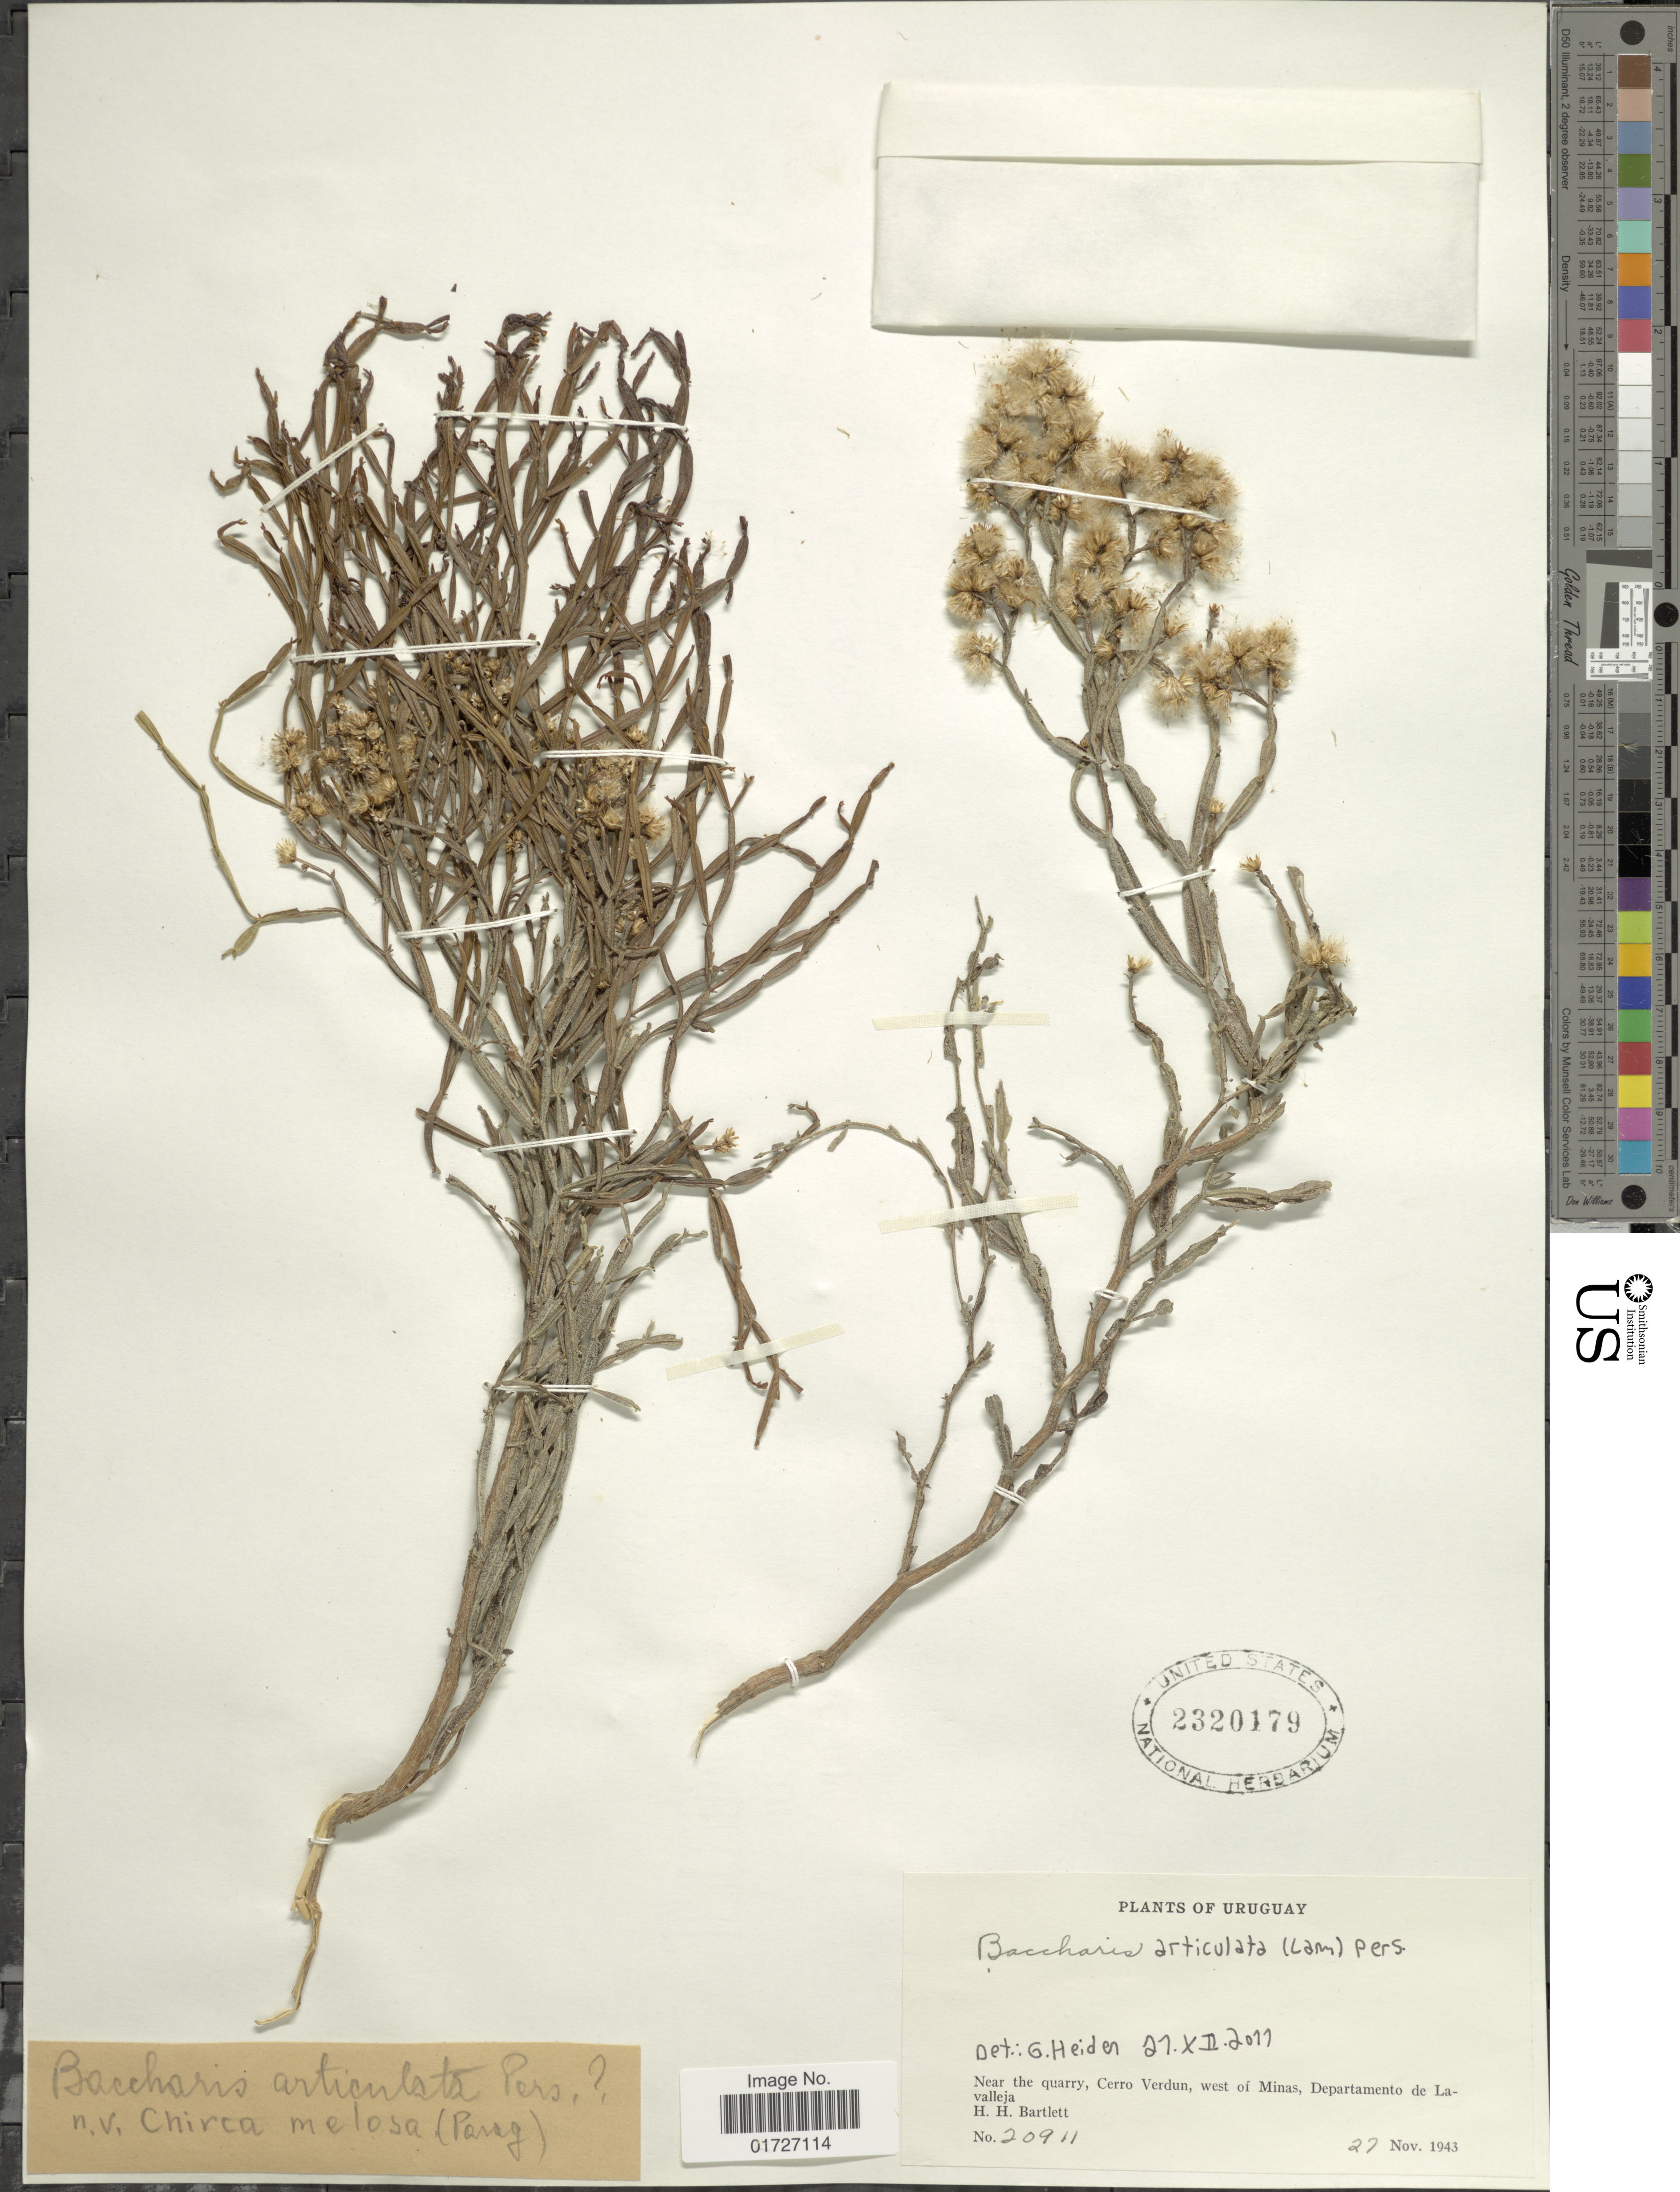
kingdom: Plantae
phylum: Tracheophyta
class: Magnoliopsida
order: Asterales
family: Asteraceae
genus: Baccharis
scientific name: Baccharis articulata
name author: (Lam.) Pers.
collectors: H. H. Bartlett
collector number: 20911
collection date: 1943-11-27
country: Uruguay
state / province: Lavalleja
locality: Near the quarry, Cerro Verdun, west of Minas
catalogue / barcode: US 2320179